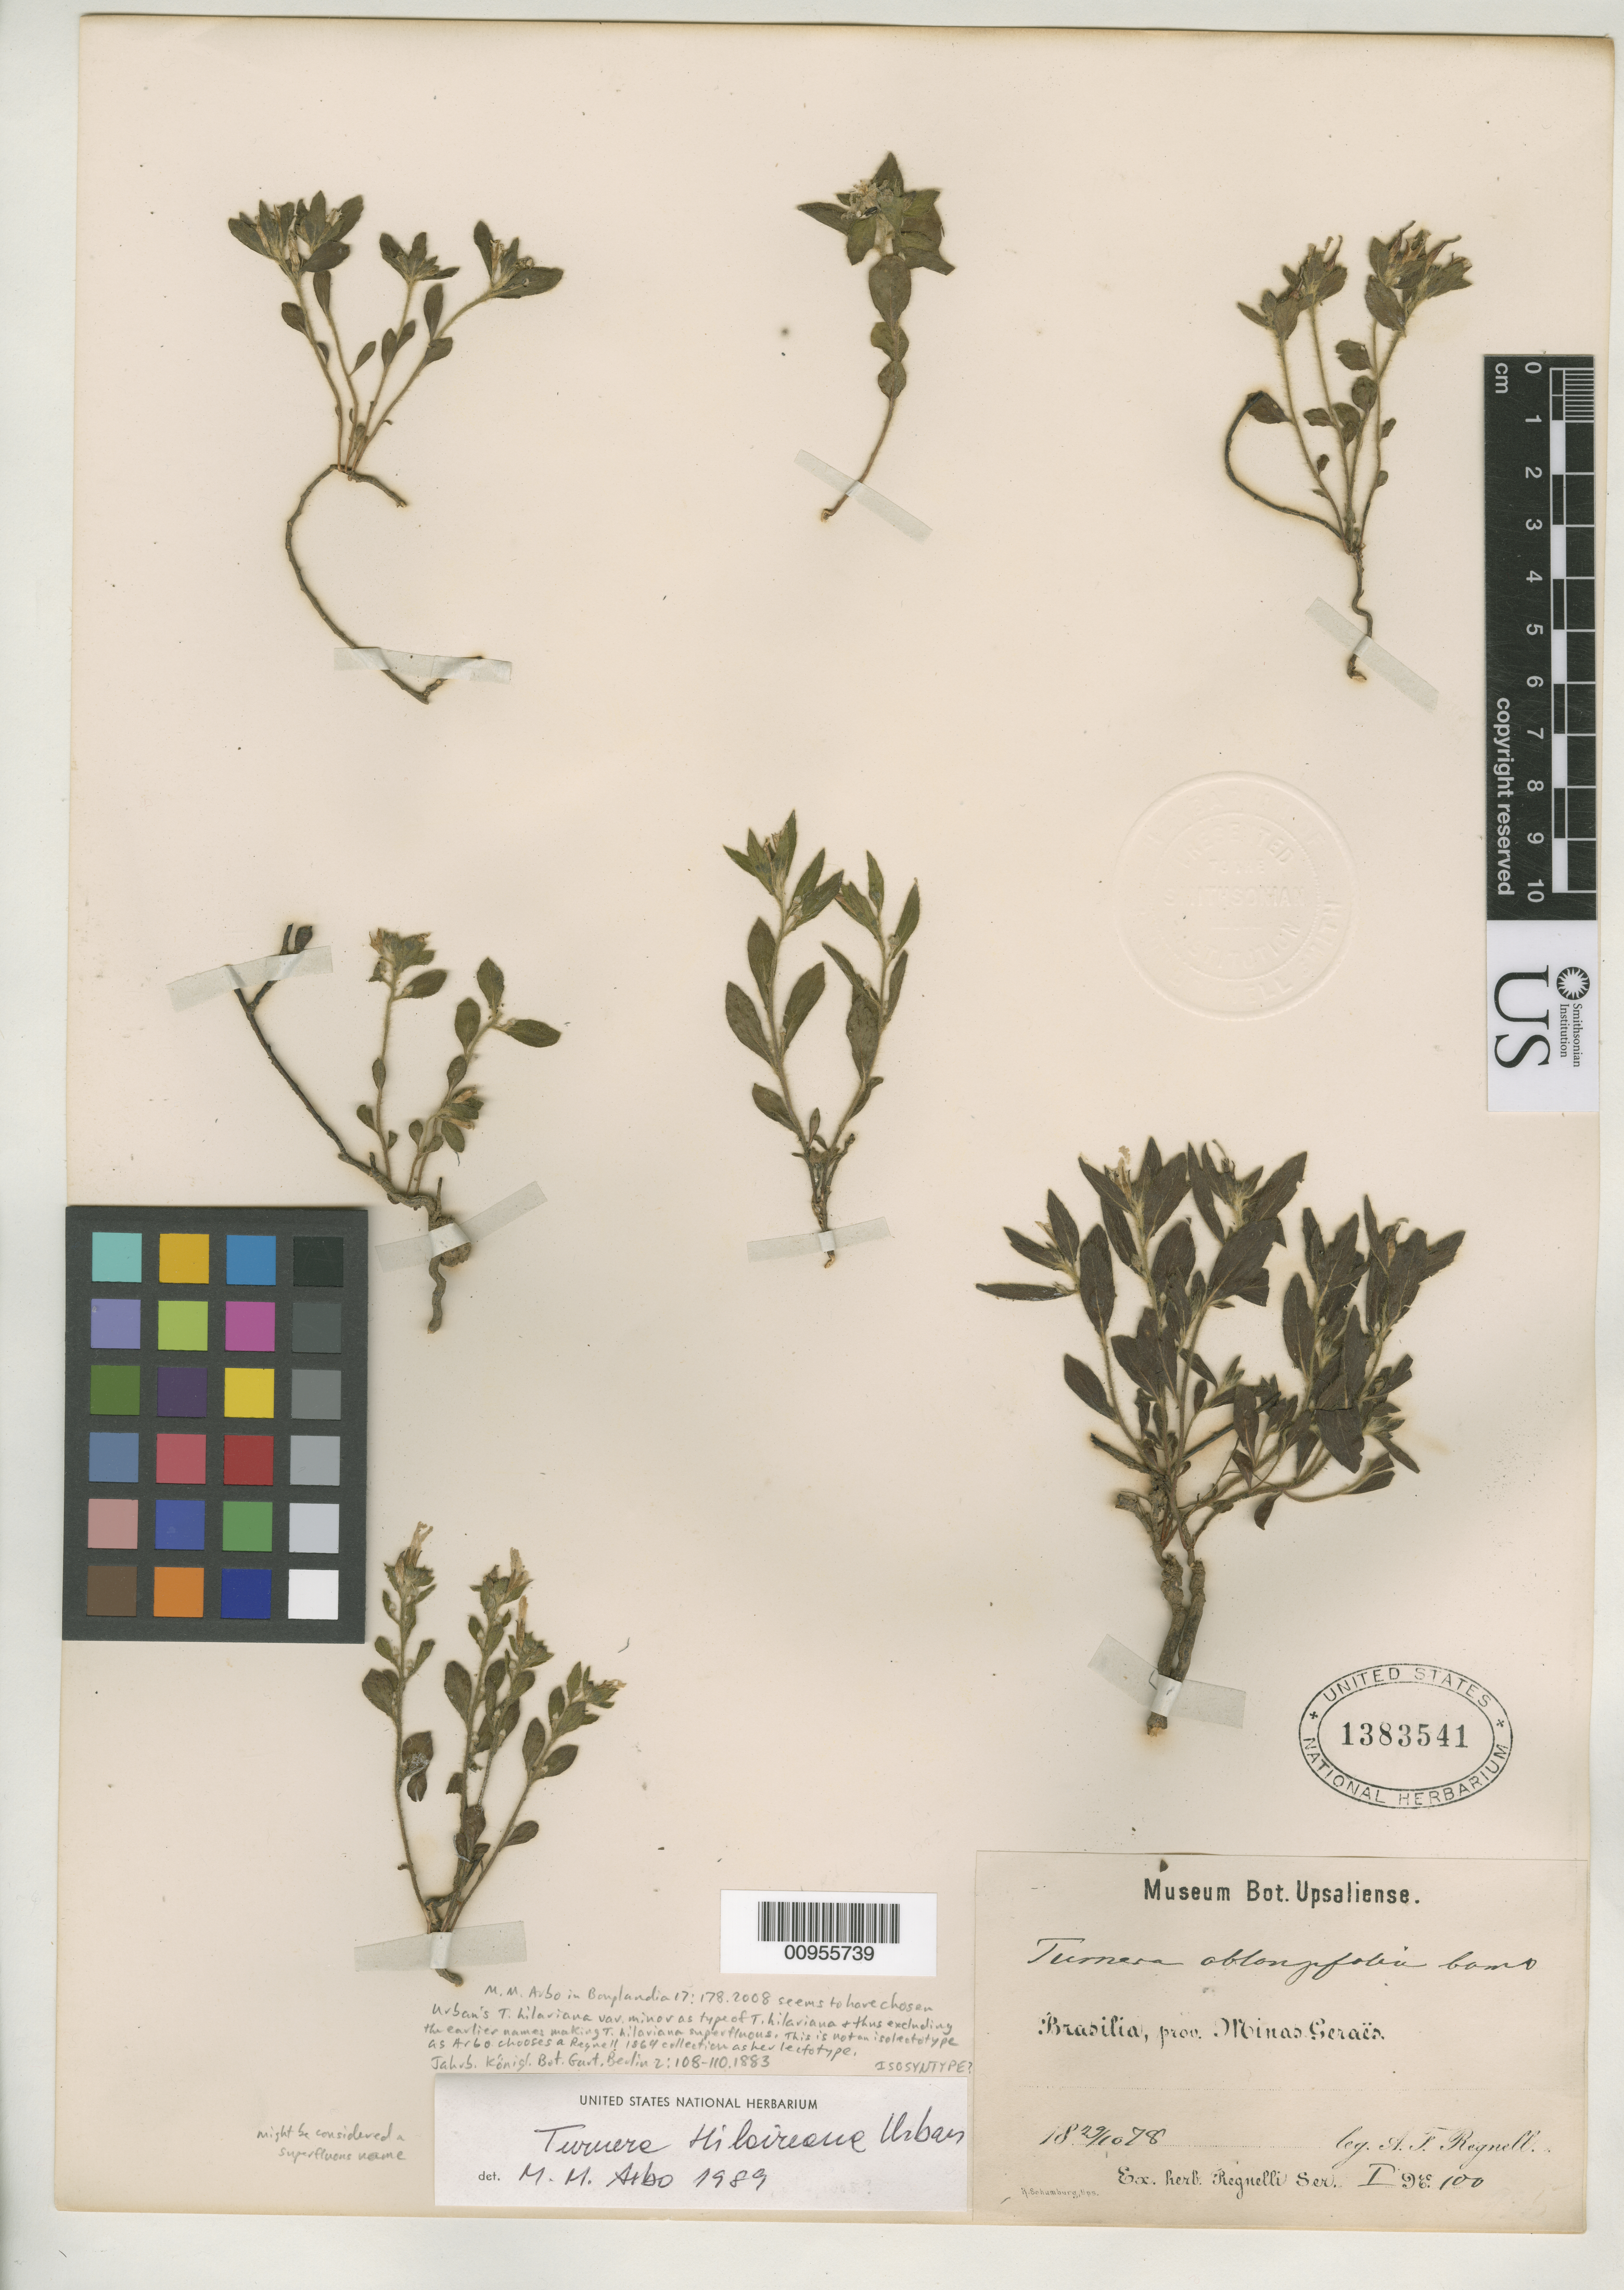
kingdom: Plantae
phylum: Tracheophyta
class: Magnoliopsida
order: Malpighiales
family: Turneraceae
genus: Turnera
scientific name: Turnera hilaireana var. minor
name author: Urb.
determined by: Arbo, M. M.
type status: Syntype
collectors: A. F. Regnell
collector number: I 100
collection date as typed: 29 Oct 1878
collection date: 1878-10-29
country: Brazil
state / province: Minas Gerais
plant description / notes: Species name probably superfluous when published (two earlier species in syn.). Arbo (2008) cites "isotypi" (incl. US) but this sheet is apparently a syntype as she designated Regnell I 100 with a collection date of "30-IX-1864" at S as the lectotype.; Specimen ex John Donnell Smith herbarium.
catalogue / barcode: US 1383541